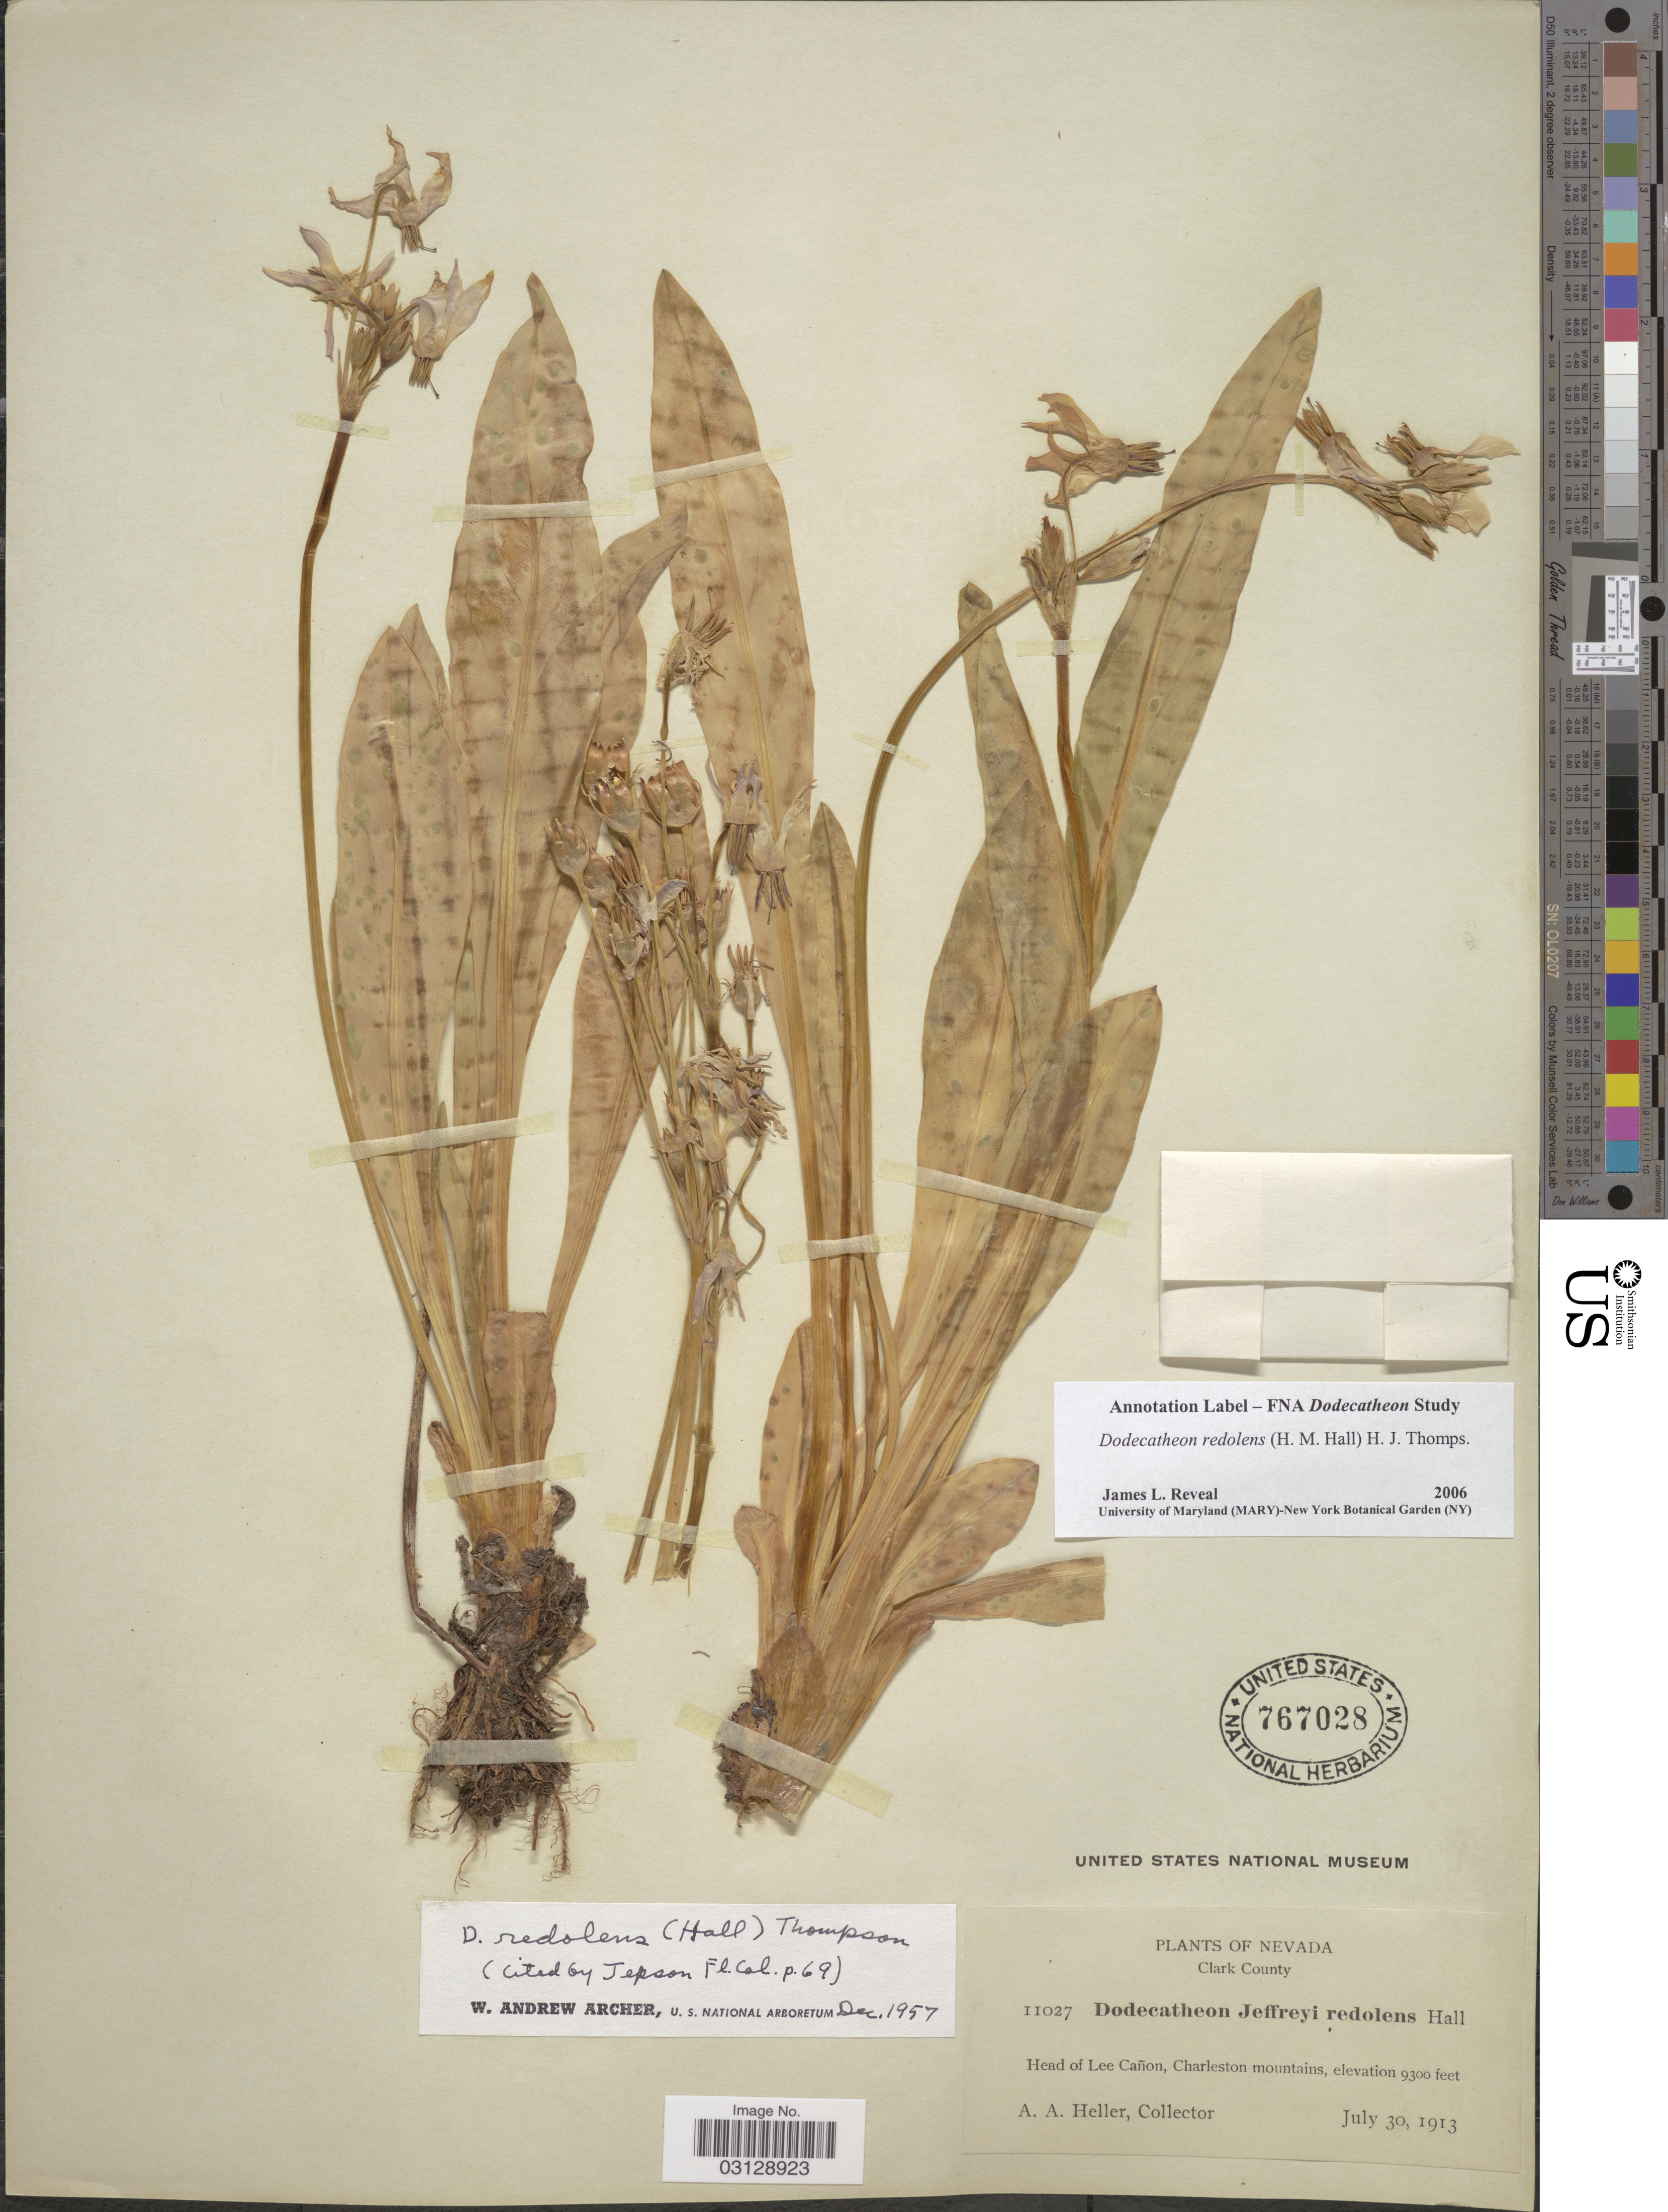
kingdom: Plantae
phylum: Tracheophyta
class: Magnoliopsida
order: Ericales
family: Primulaceae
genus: Dodecatheon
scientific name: Dodecatheon redolens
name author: (H.M. Hall) H.J. Thomps.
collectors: A. A. Heller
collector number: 11027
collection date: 1913-07-30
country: United States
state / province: Nevada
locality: Clark County. Head of Lee Cañon, Charleston mountains.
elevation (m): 2835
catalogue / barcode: US 767028